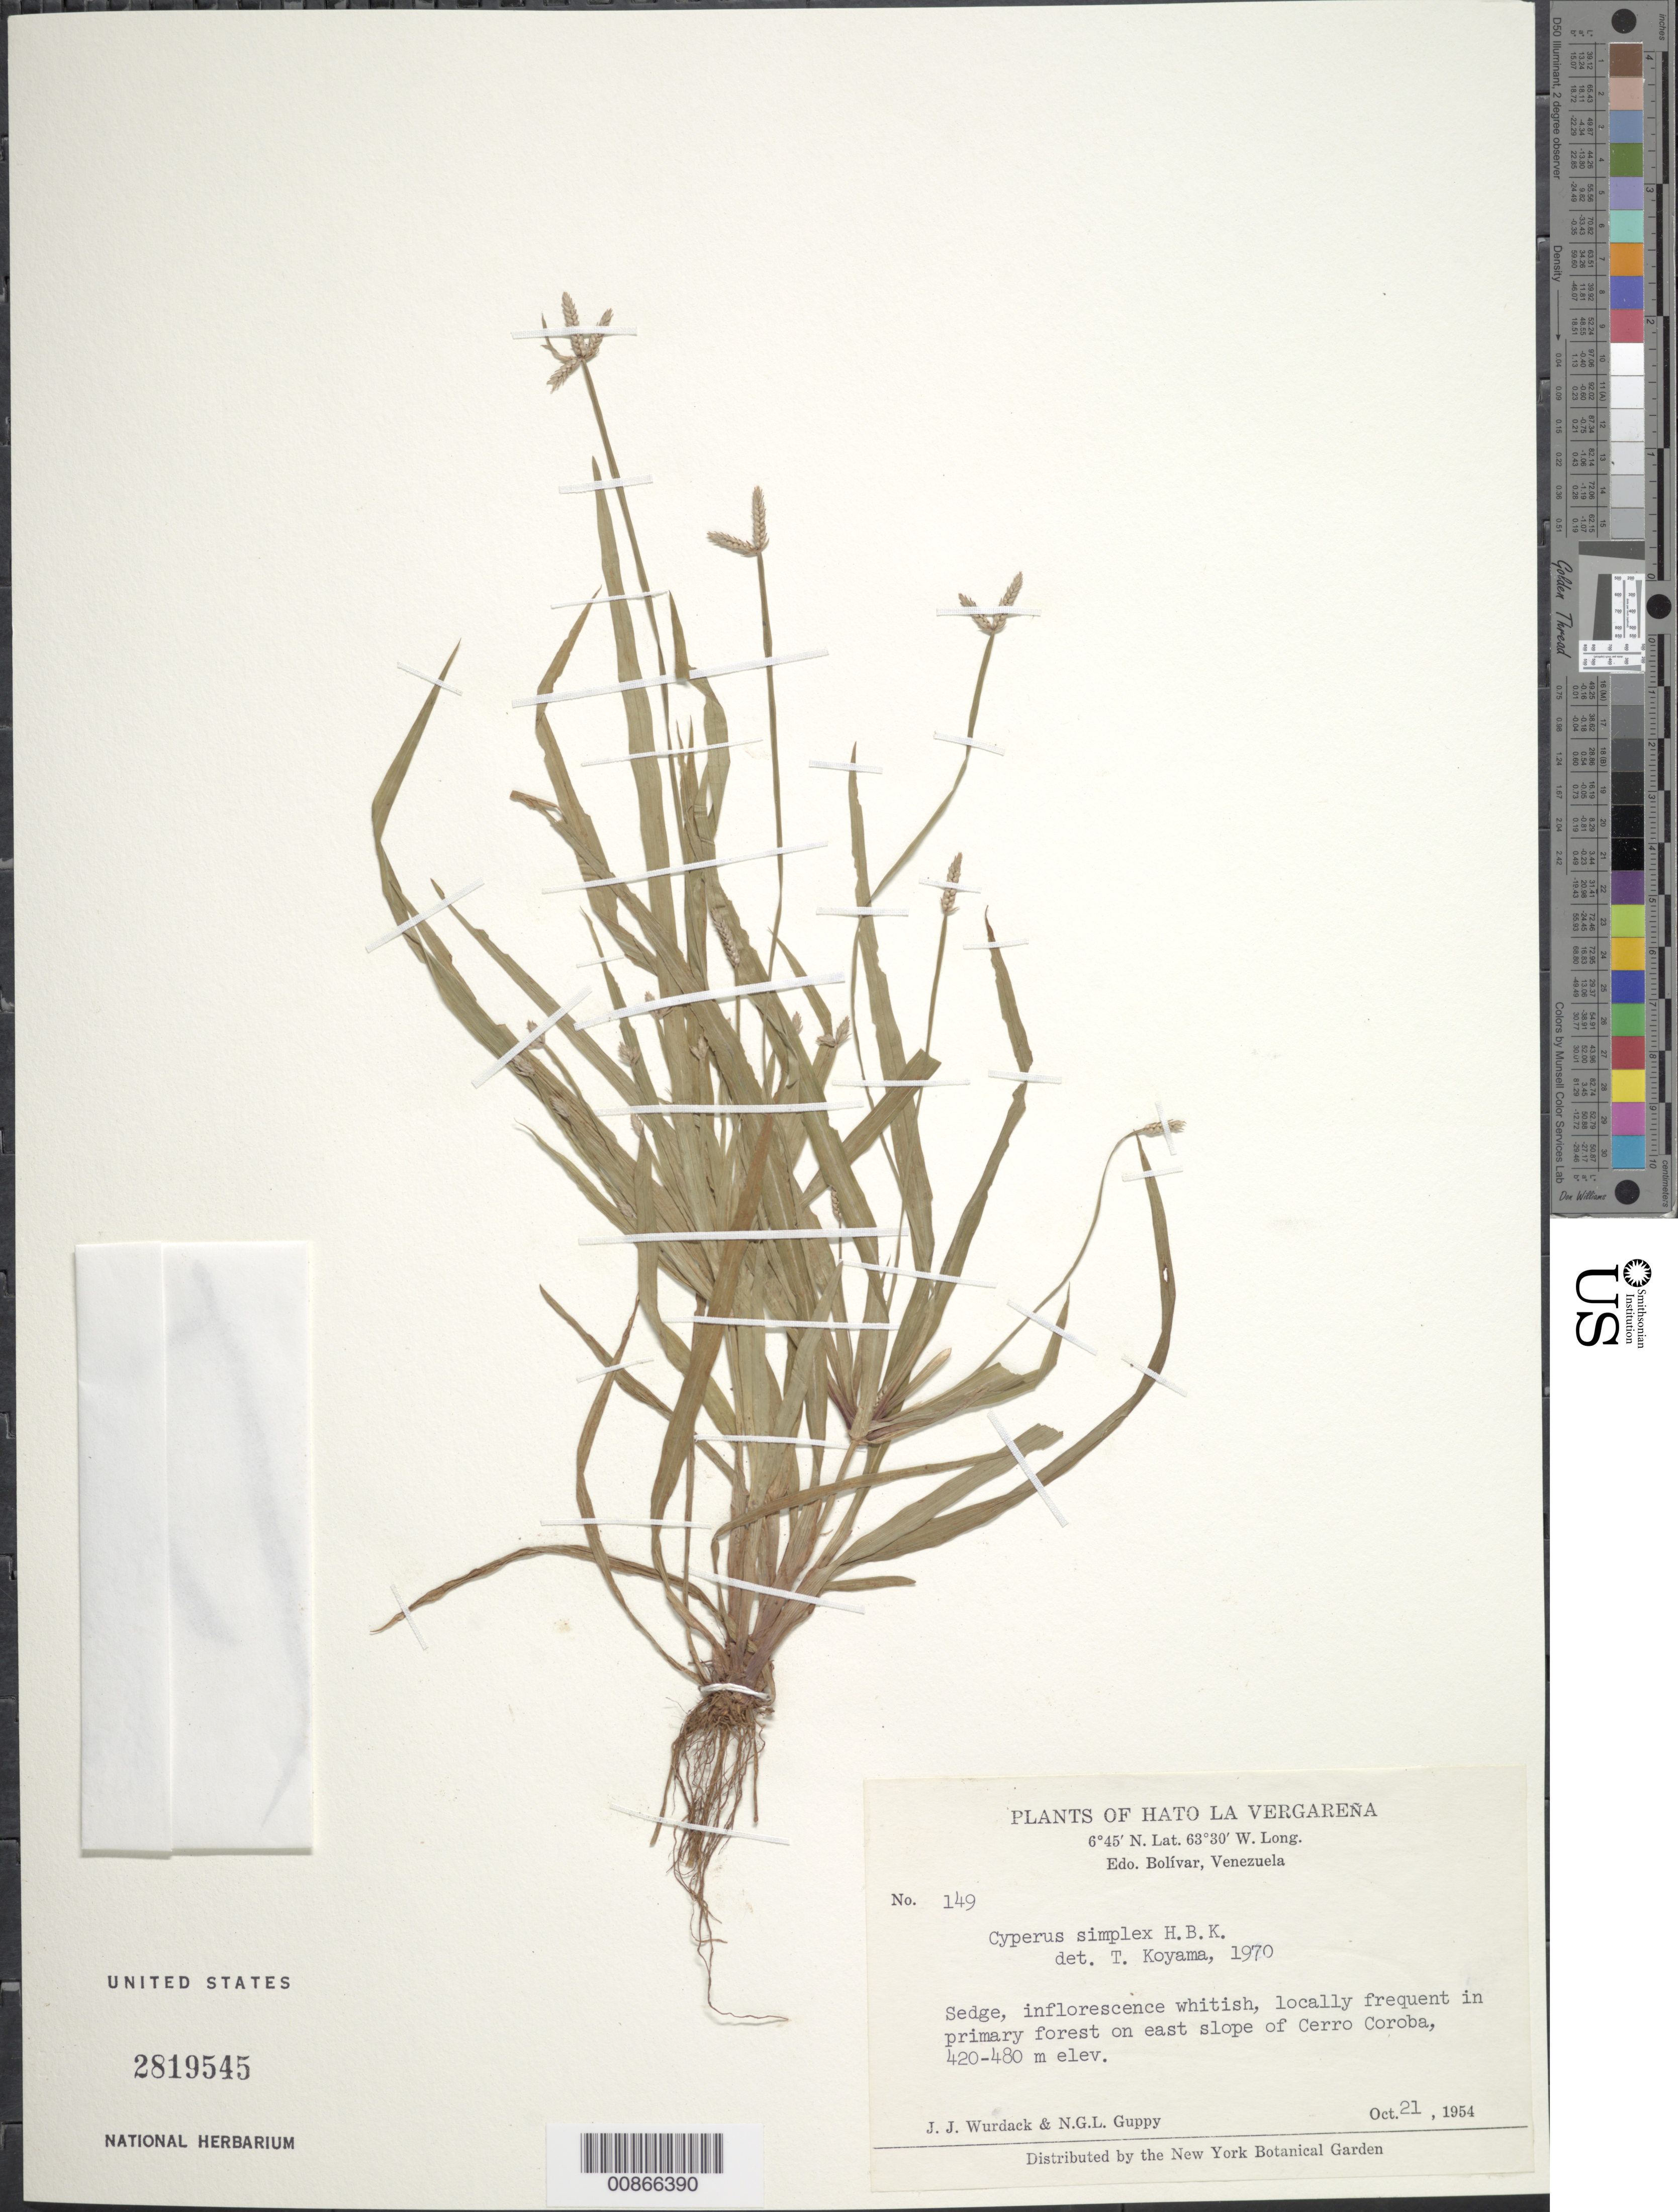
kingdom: Plantae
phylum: Tracheophyta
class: Liliopsida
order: Poales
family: Cyperaceae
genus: Cyperus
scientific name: Cyperus simplex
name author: Kunth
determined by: Koyama, Tetsuo M.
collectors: J. J. Wurdack & N. Guppy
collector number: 149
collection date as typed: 21-Oct-54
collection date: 1954-10-21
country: Venezuela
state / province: Bolívar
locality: Cerro Coroba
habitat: Primary forest on E slope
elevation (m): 420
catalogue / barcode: US 2819545